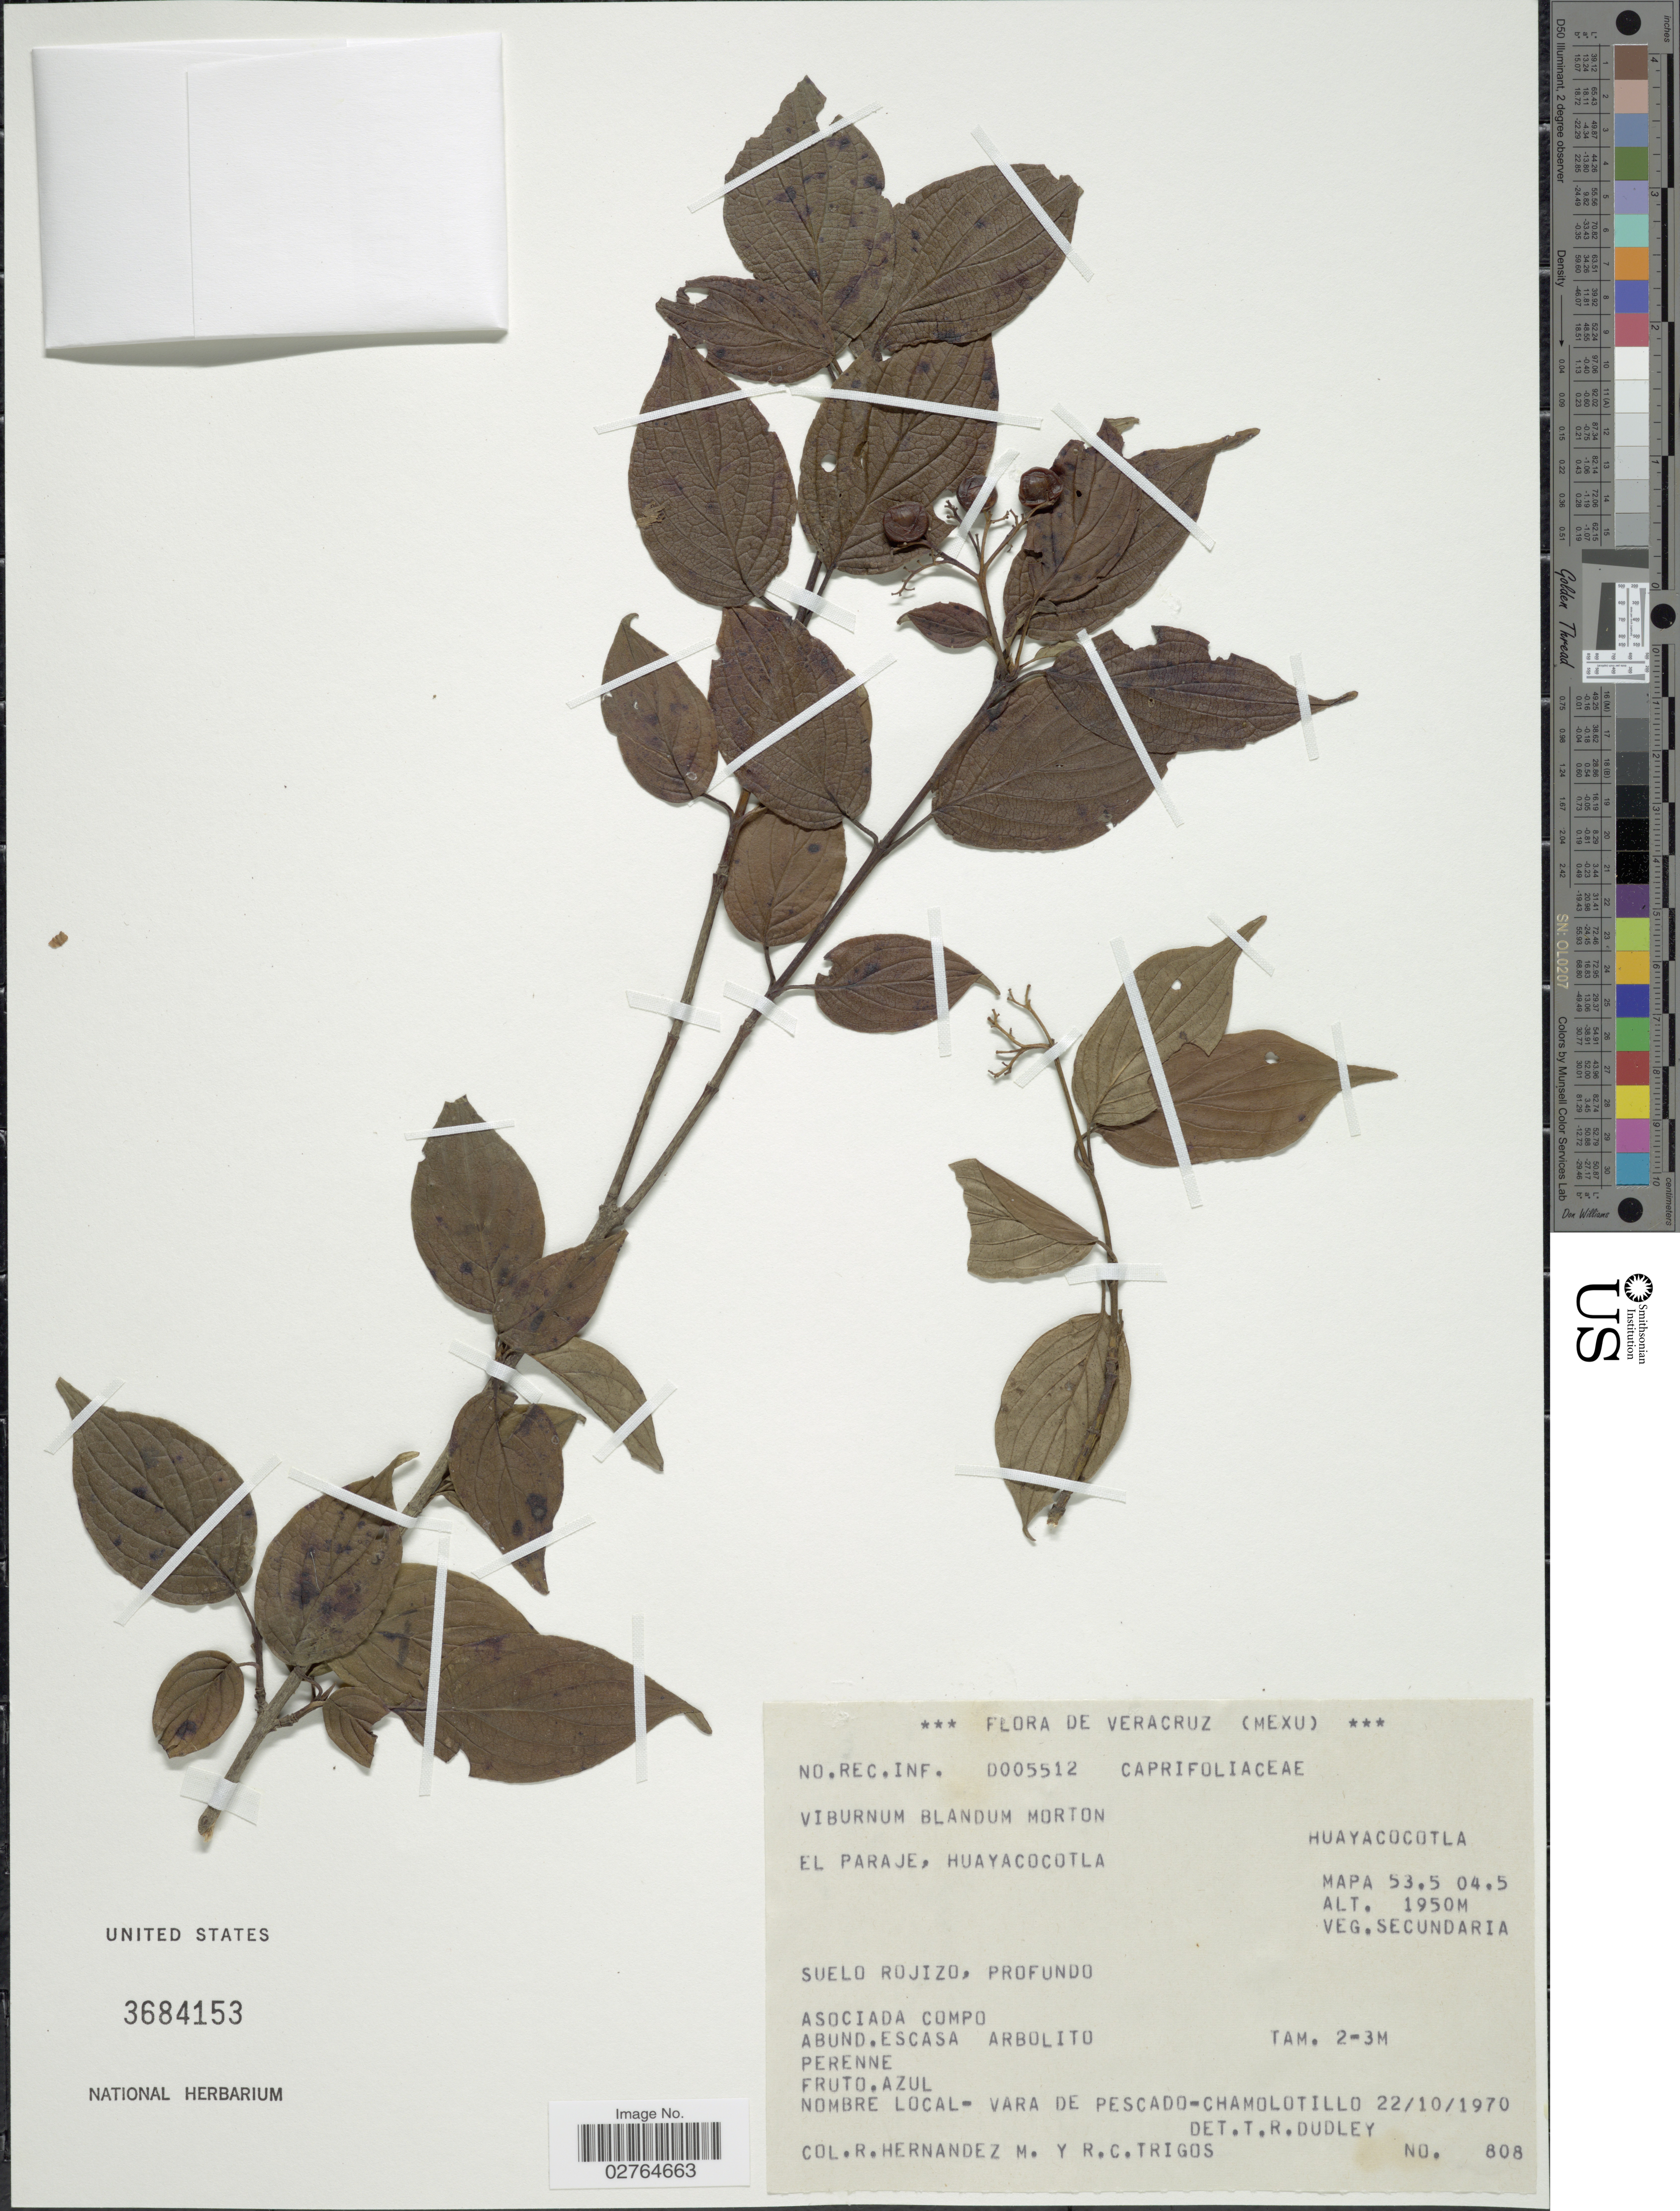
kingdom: Plantae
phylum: Tracheophyta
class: Magnoliopsida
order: Dipsacales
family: Viburnaceae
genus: Viburnum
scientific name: Viburnum acutifolium subsp. blandum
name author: (C.V. Morton) Villarreal & A.E. Estrada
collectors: R. Hernández M. & R. Trigos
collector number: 808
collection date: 1970-10-22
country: Mexico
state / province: Veracruz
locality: El Paraje, Huayacocotla. Suelo Rojizo, Profundo. Mapa 53.5 04.5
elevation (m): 1950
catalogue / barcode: US 3684153